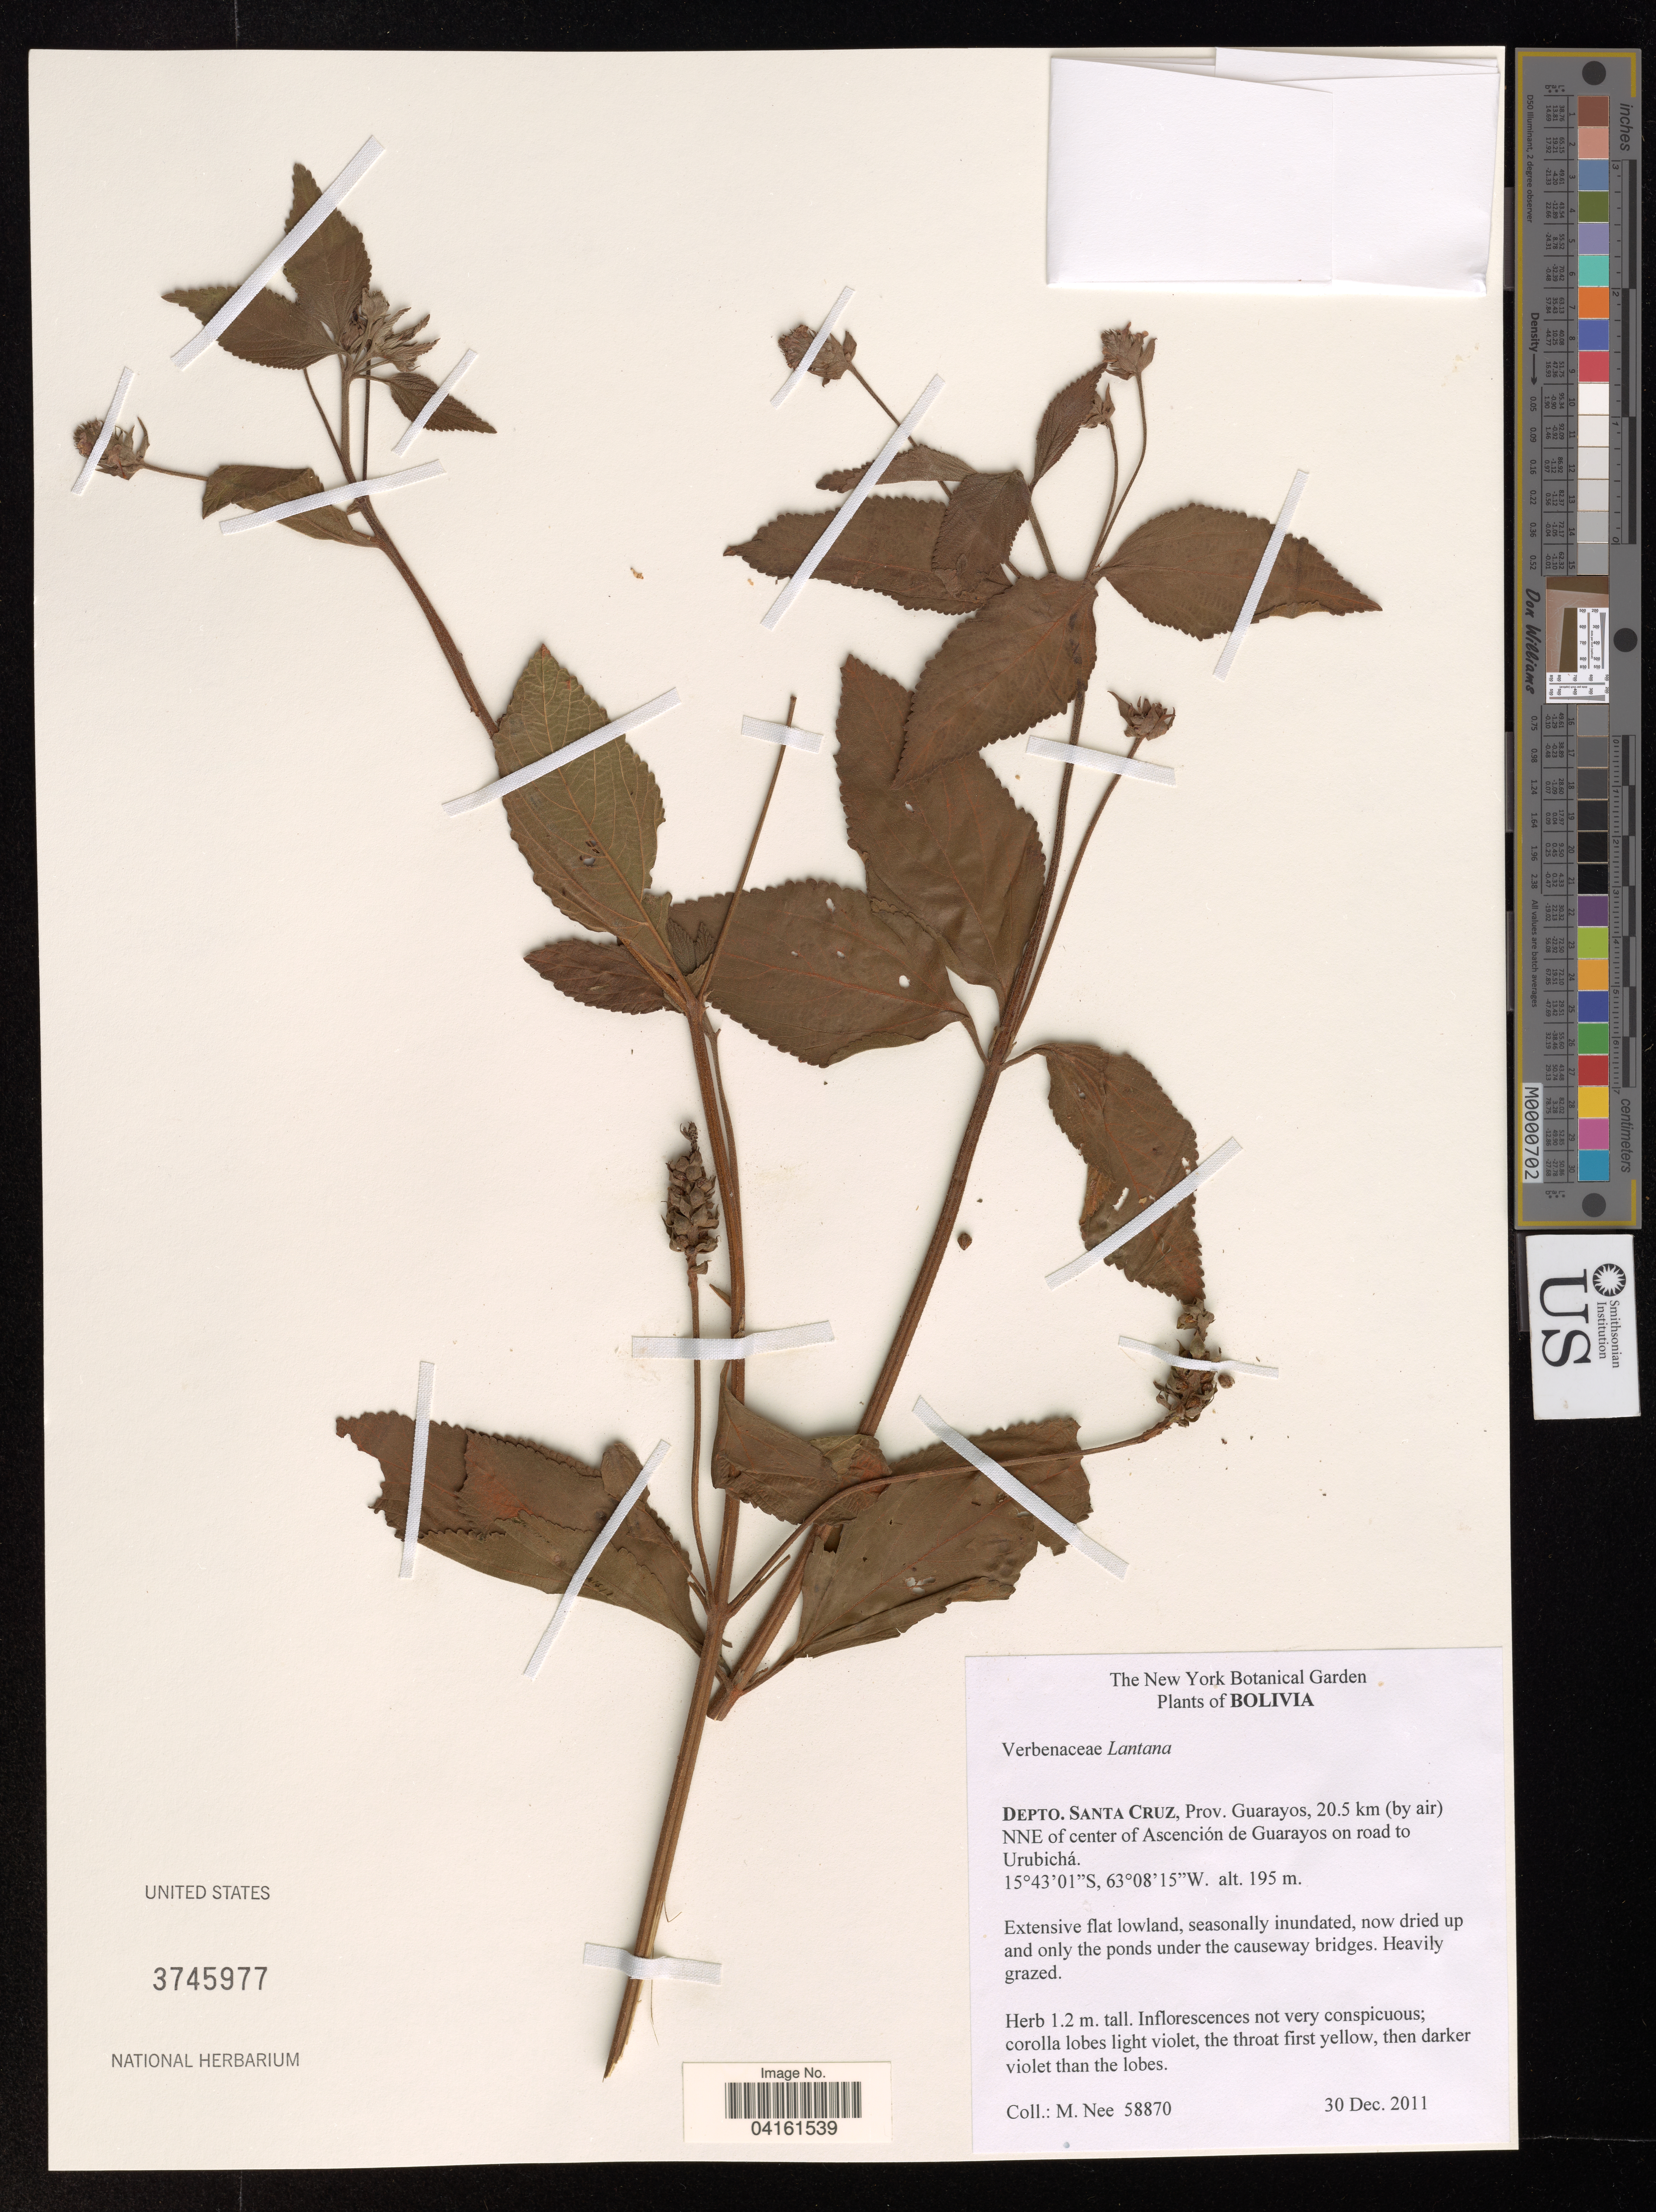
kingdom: Plantae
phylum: Tracheophyta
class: Magnoliopsida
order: Lamiales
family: Verbenaceae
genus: Lantana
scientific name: Lantana sp.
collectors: M. Nee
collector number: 58870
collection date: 2011-12-30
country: Bolivia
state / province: Santa Cruz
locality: Prov. Guarayos, 20.5 km (by air) NNE of center of Ascención de Guarayos on road to Urubichá.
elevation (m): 195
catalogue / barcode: US 3745977